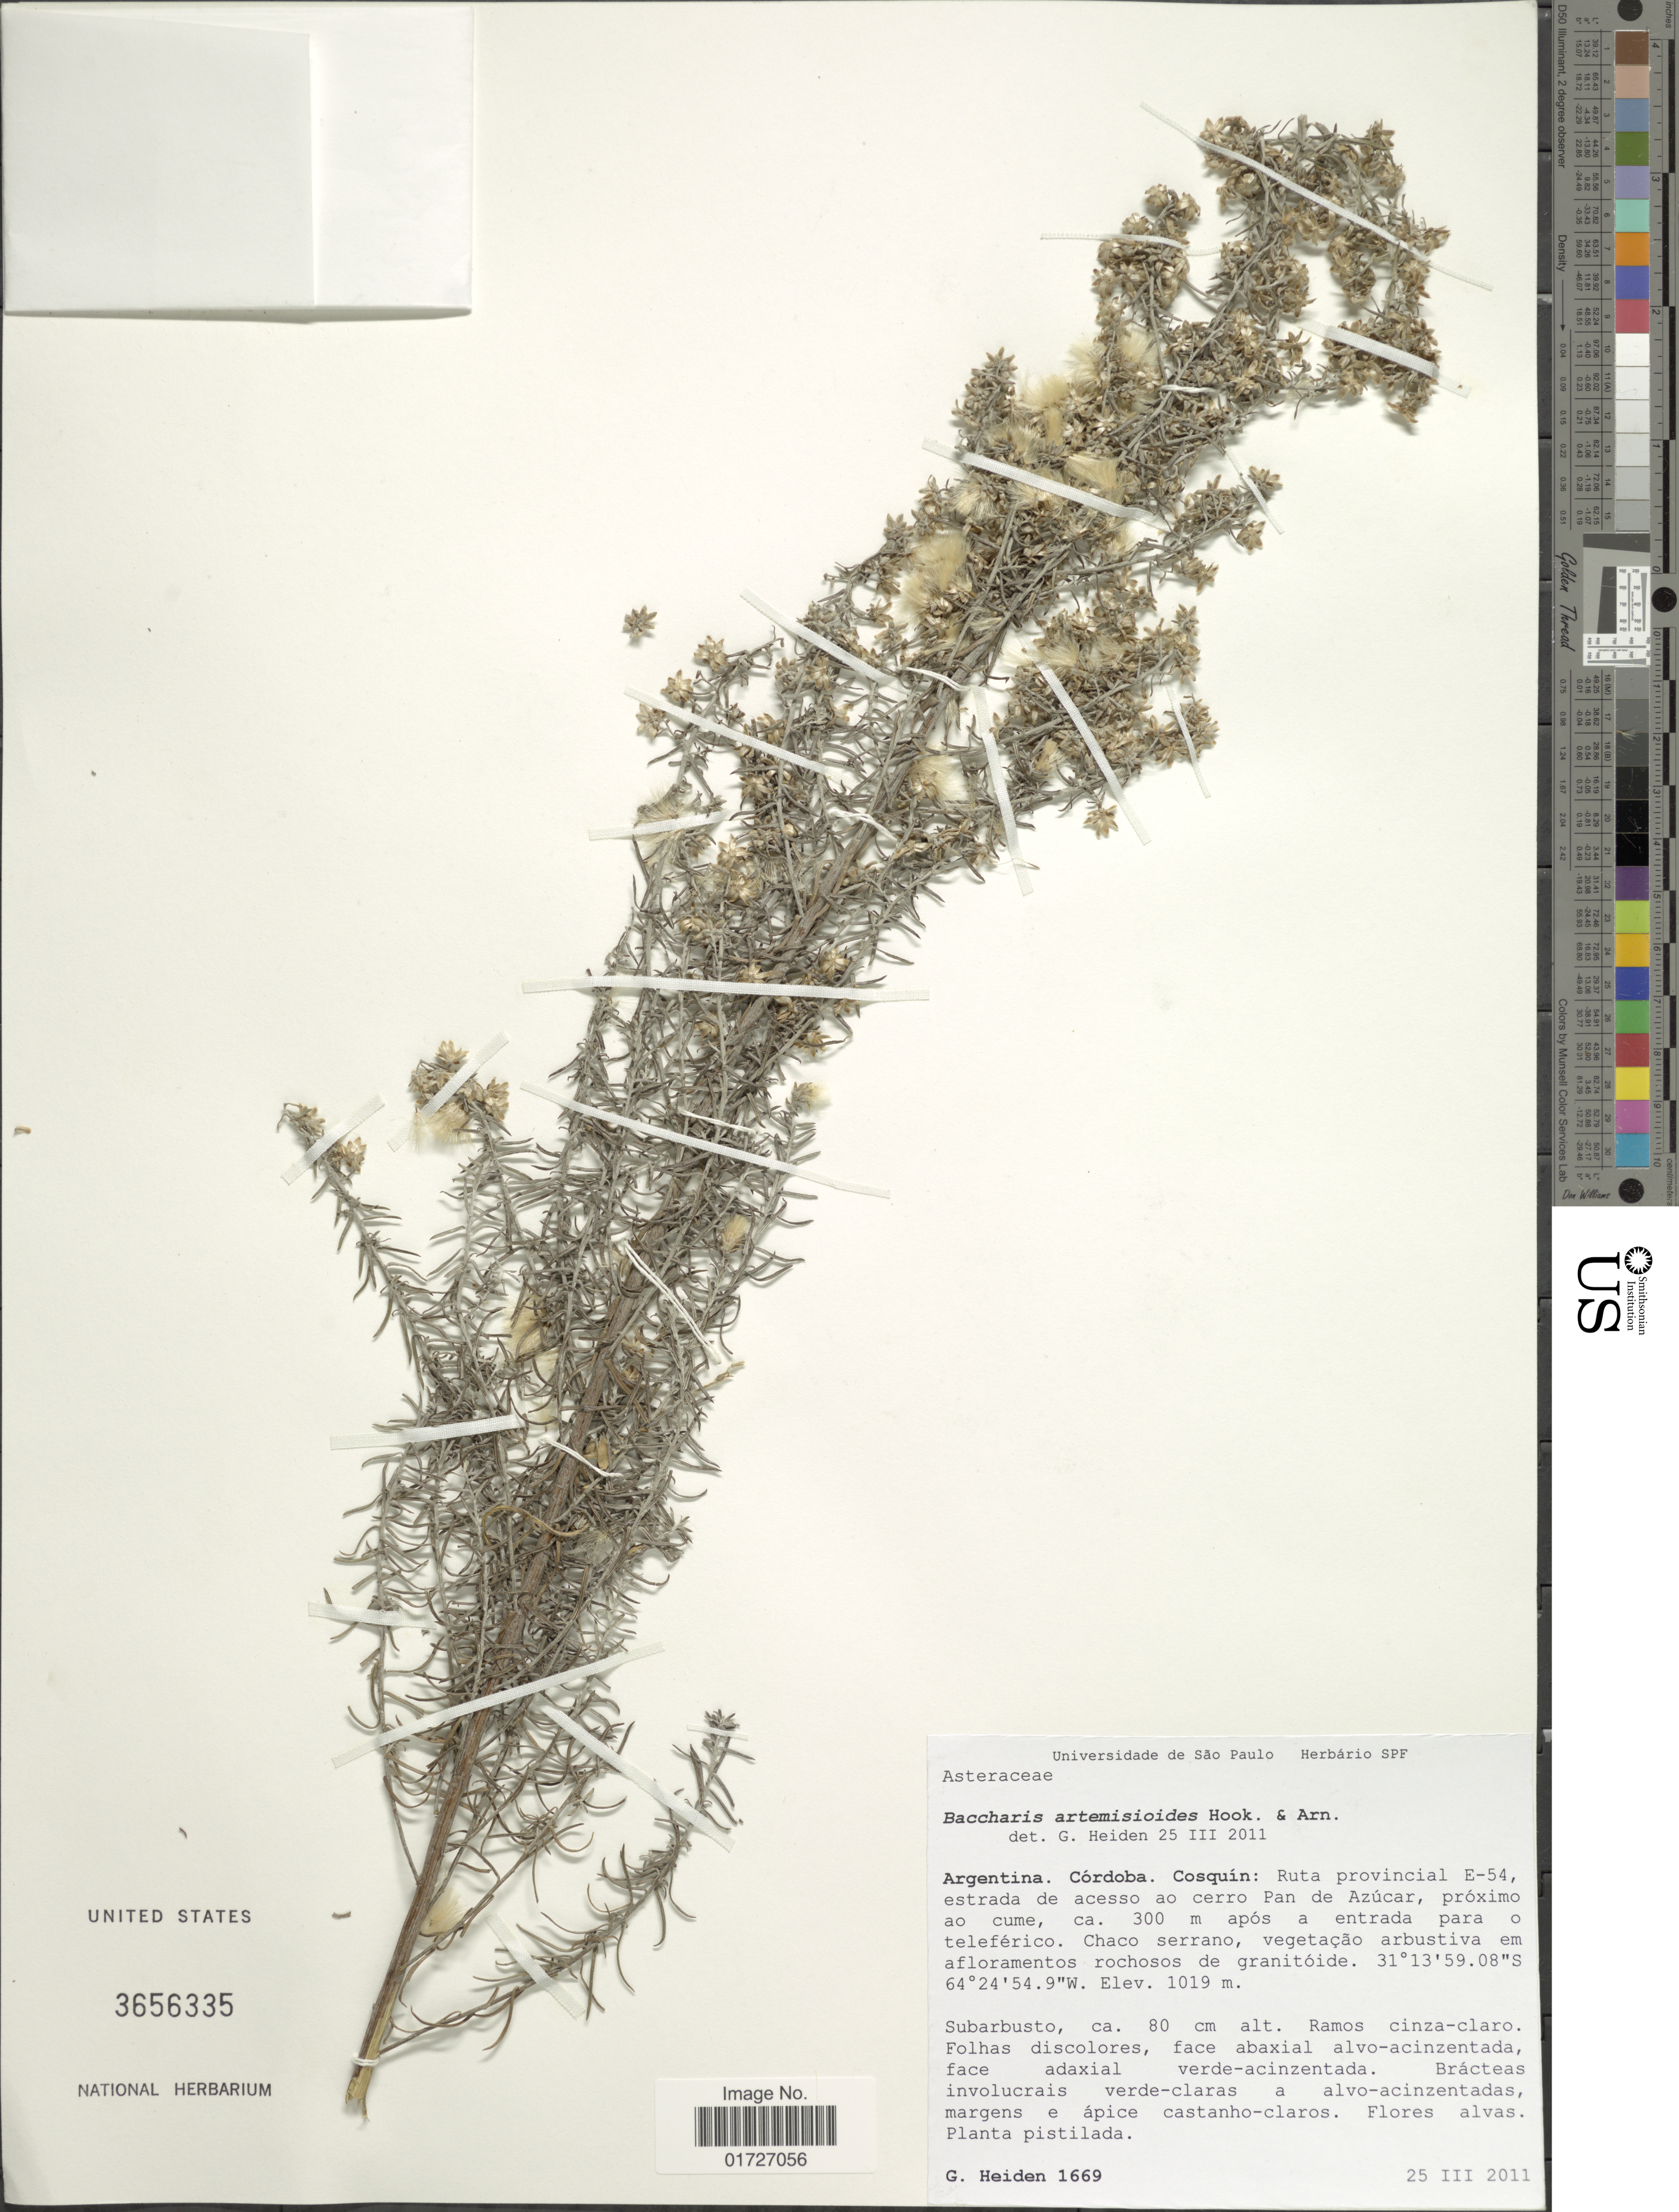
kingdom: Plantae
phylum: Tracheophyta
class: Magnoliopsida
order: Asterales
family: Asteraceae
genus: Baccharis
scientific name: Baccharis artemisioides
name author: Hook. & Arn.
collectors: G. Heiden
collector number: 1669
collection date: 2011-03-25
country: Argentina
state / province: Cordoba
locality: Cosquin, Ruta provincial E-54, estrada de acesso ao cerro Pan de Azucar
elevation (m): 1019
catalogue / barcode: US 3656335